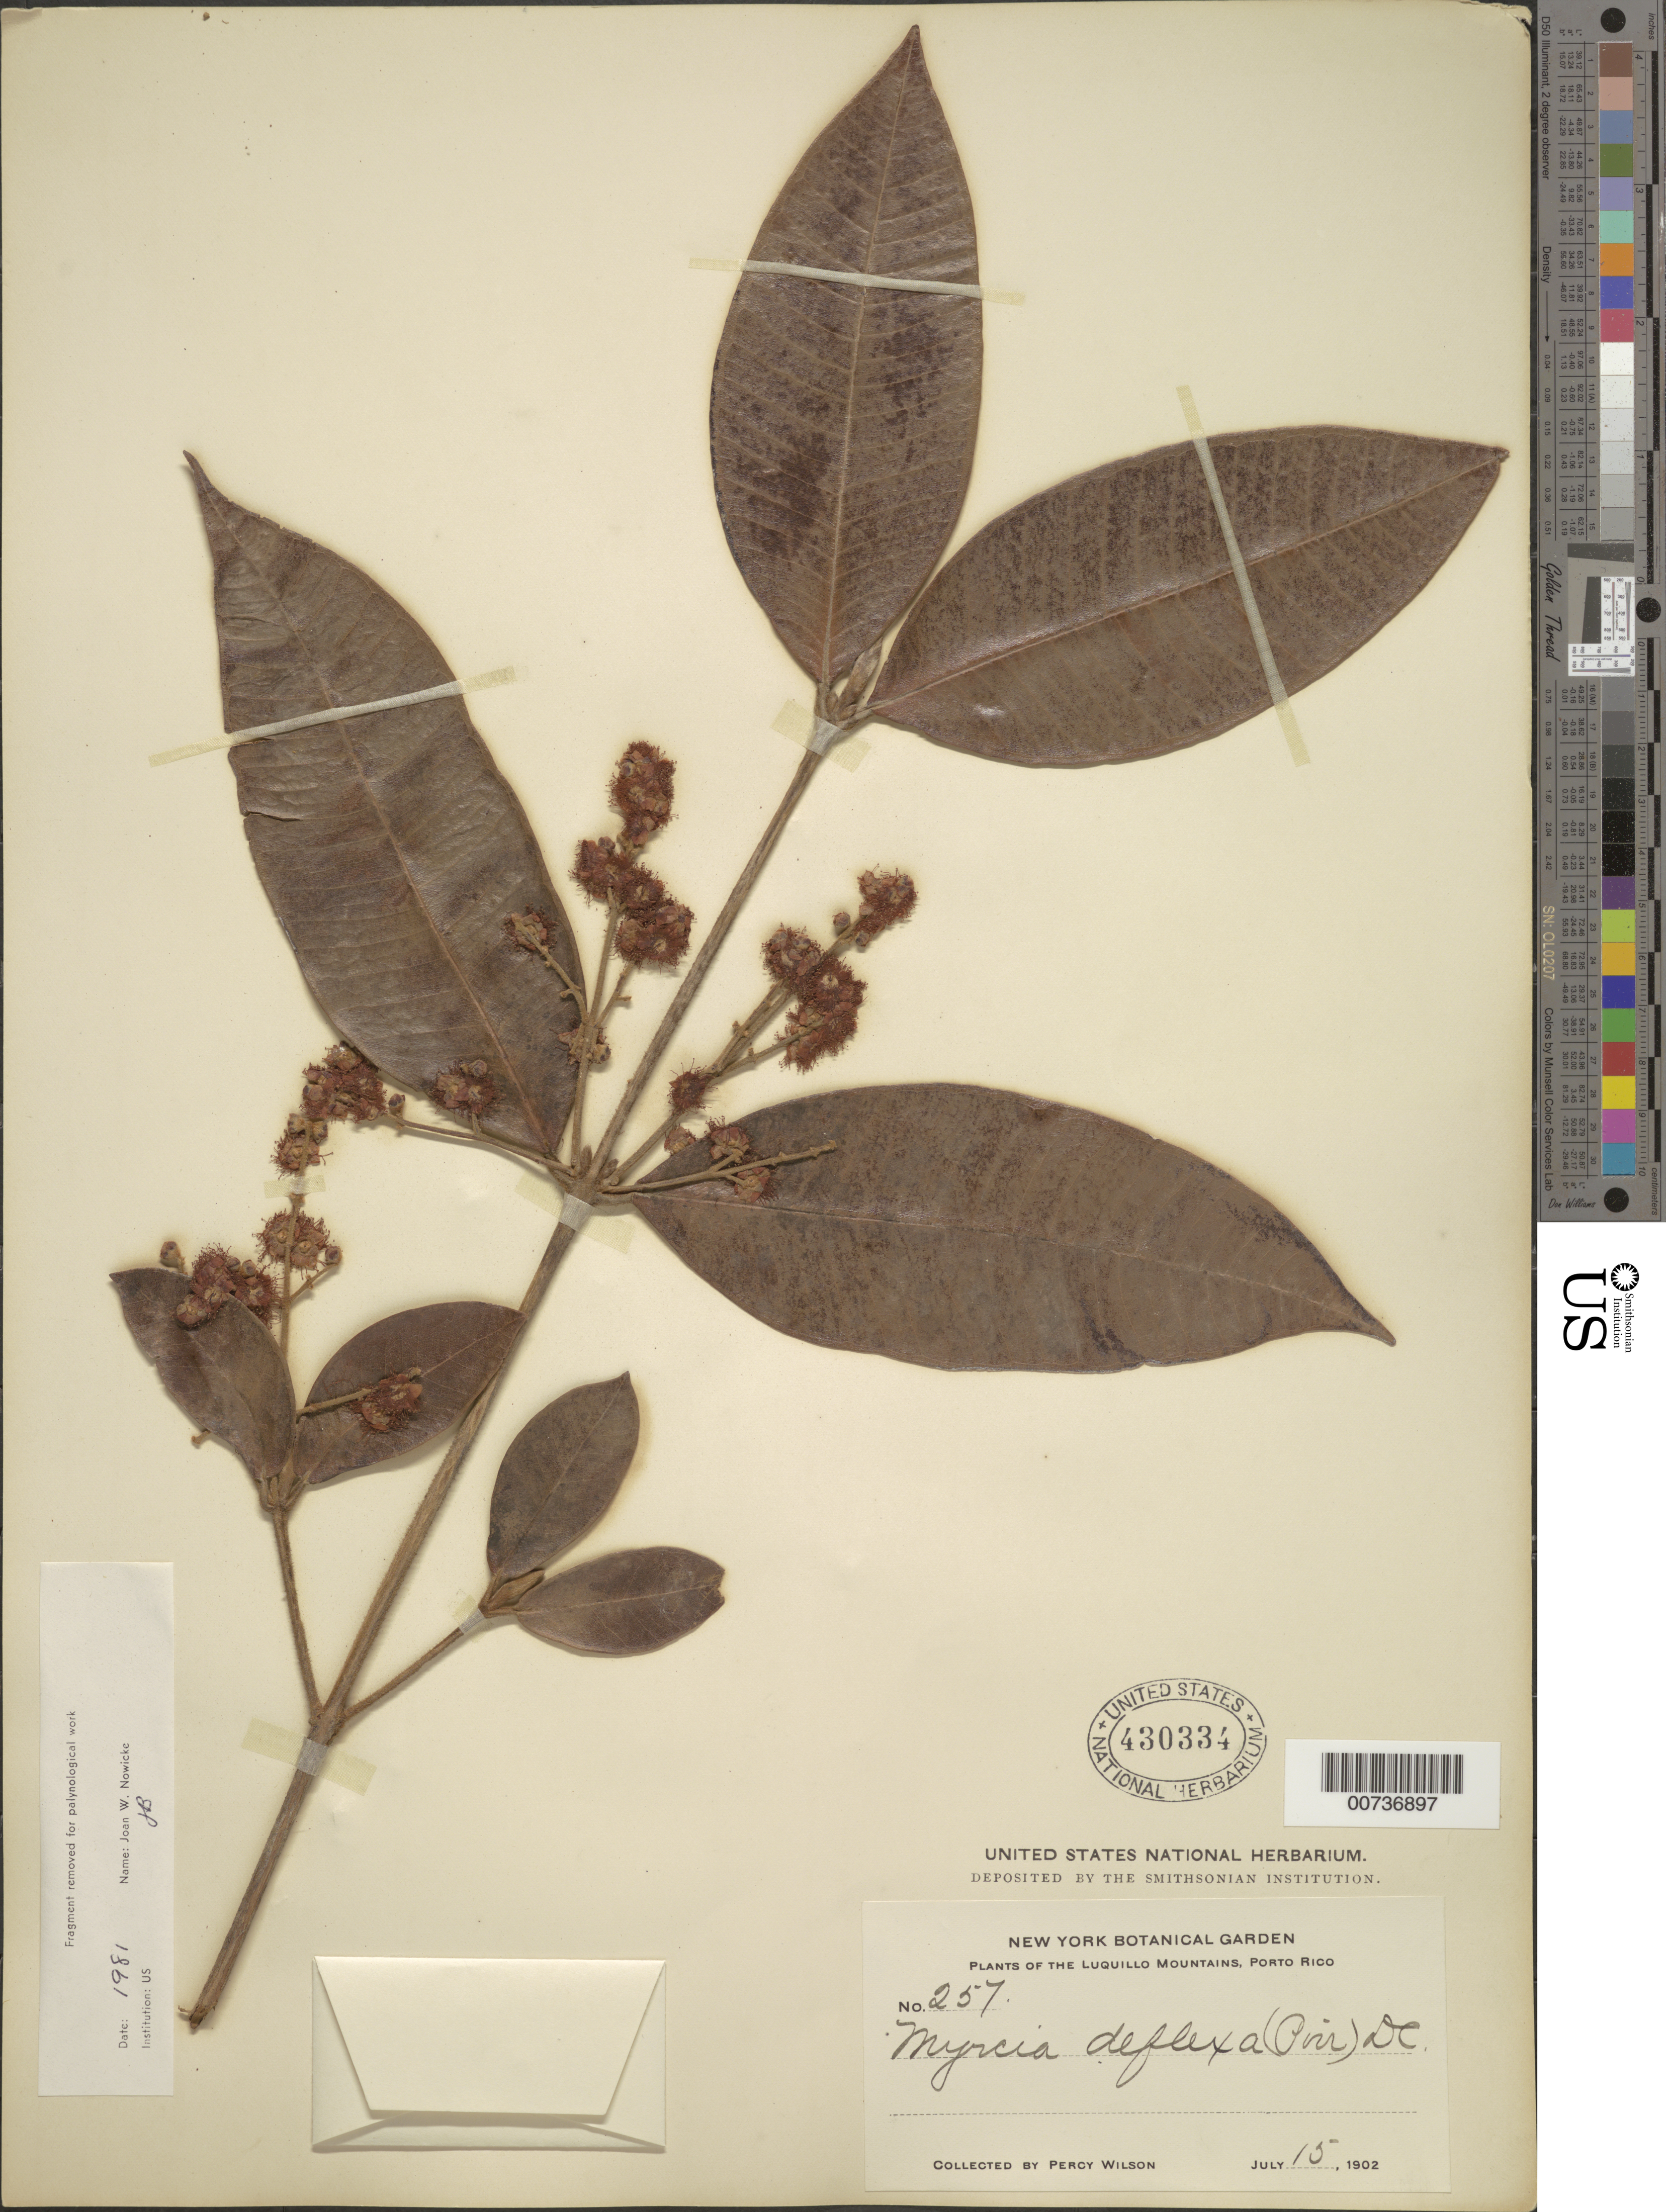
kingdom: Plantae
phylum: Tracheophyta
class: Magnoliopsida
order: Myrtales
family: Myrtaceae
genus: Myrcia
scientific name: Myrcia deflexa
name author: (Poir.) DC.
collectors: P. Wilson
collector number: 257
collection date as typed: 15 Jul 1902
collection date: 1902-07-15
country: Puerto Rico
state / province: Luquillo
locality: Luquillo Mountains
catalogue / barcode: US 430334